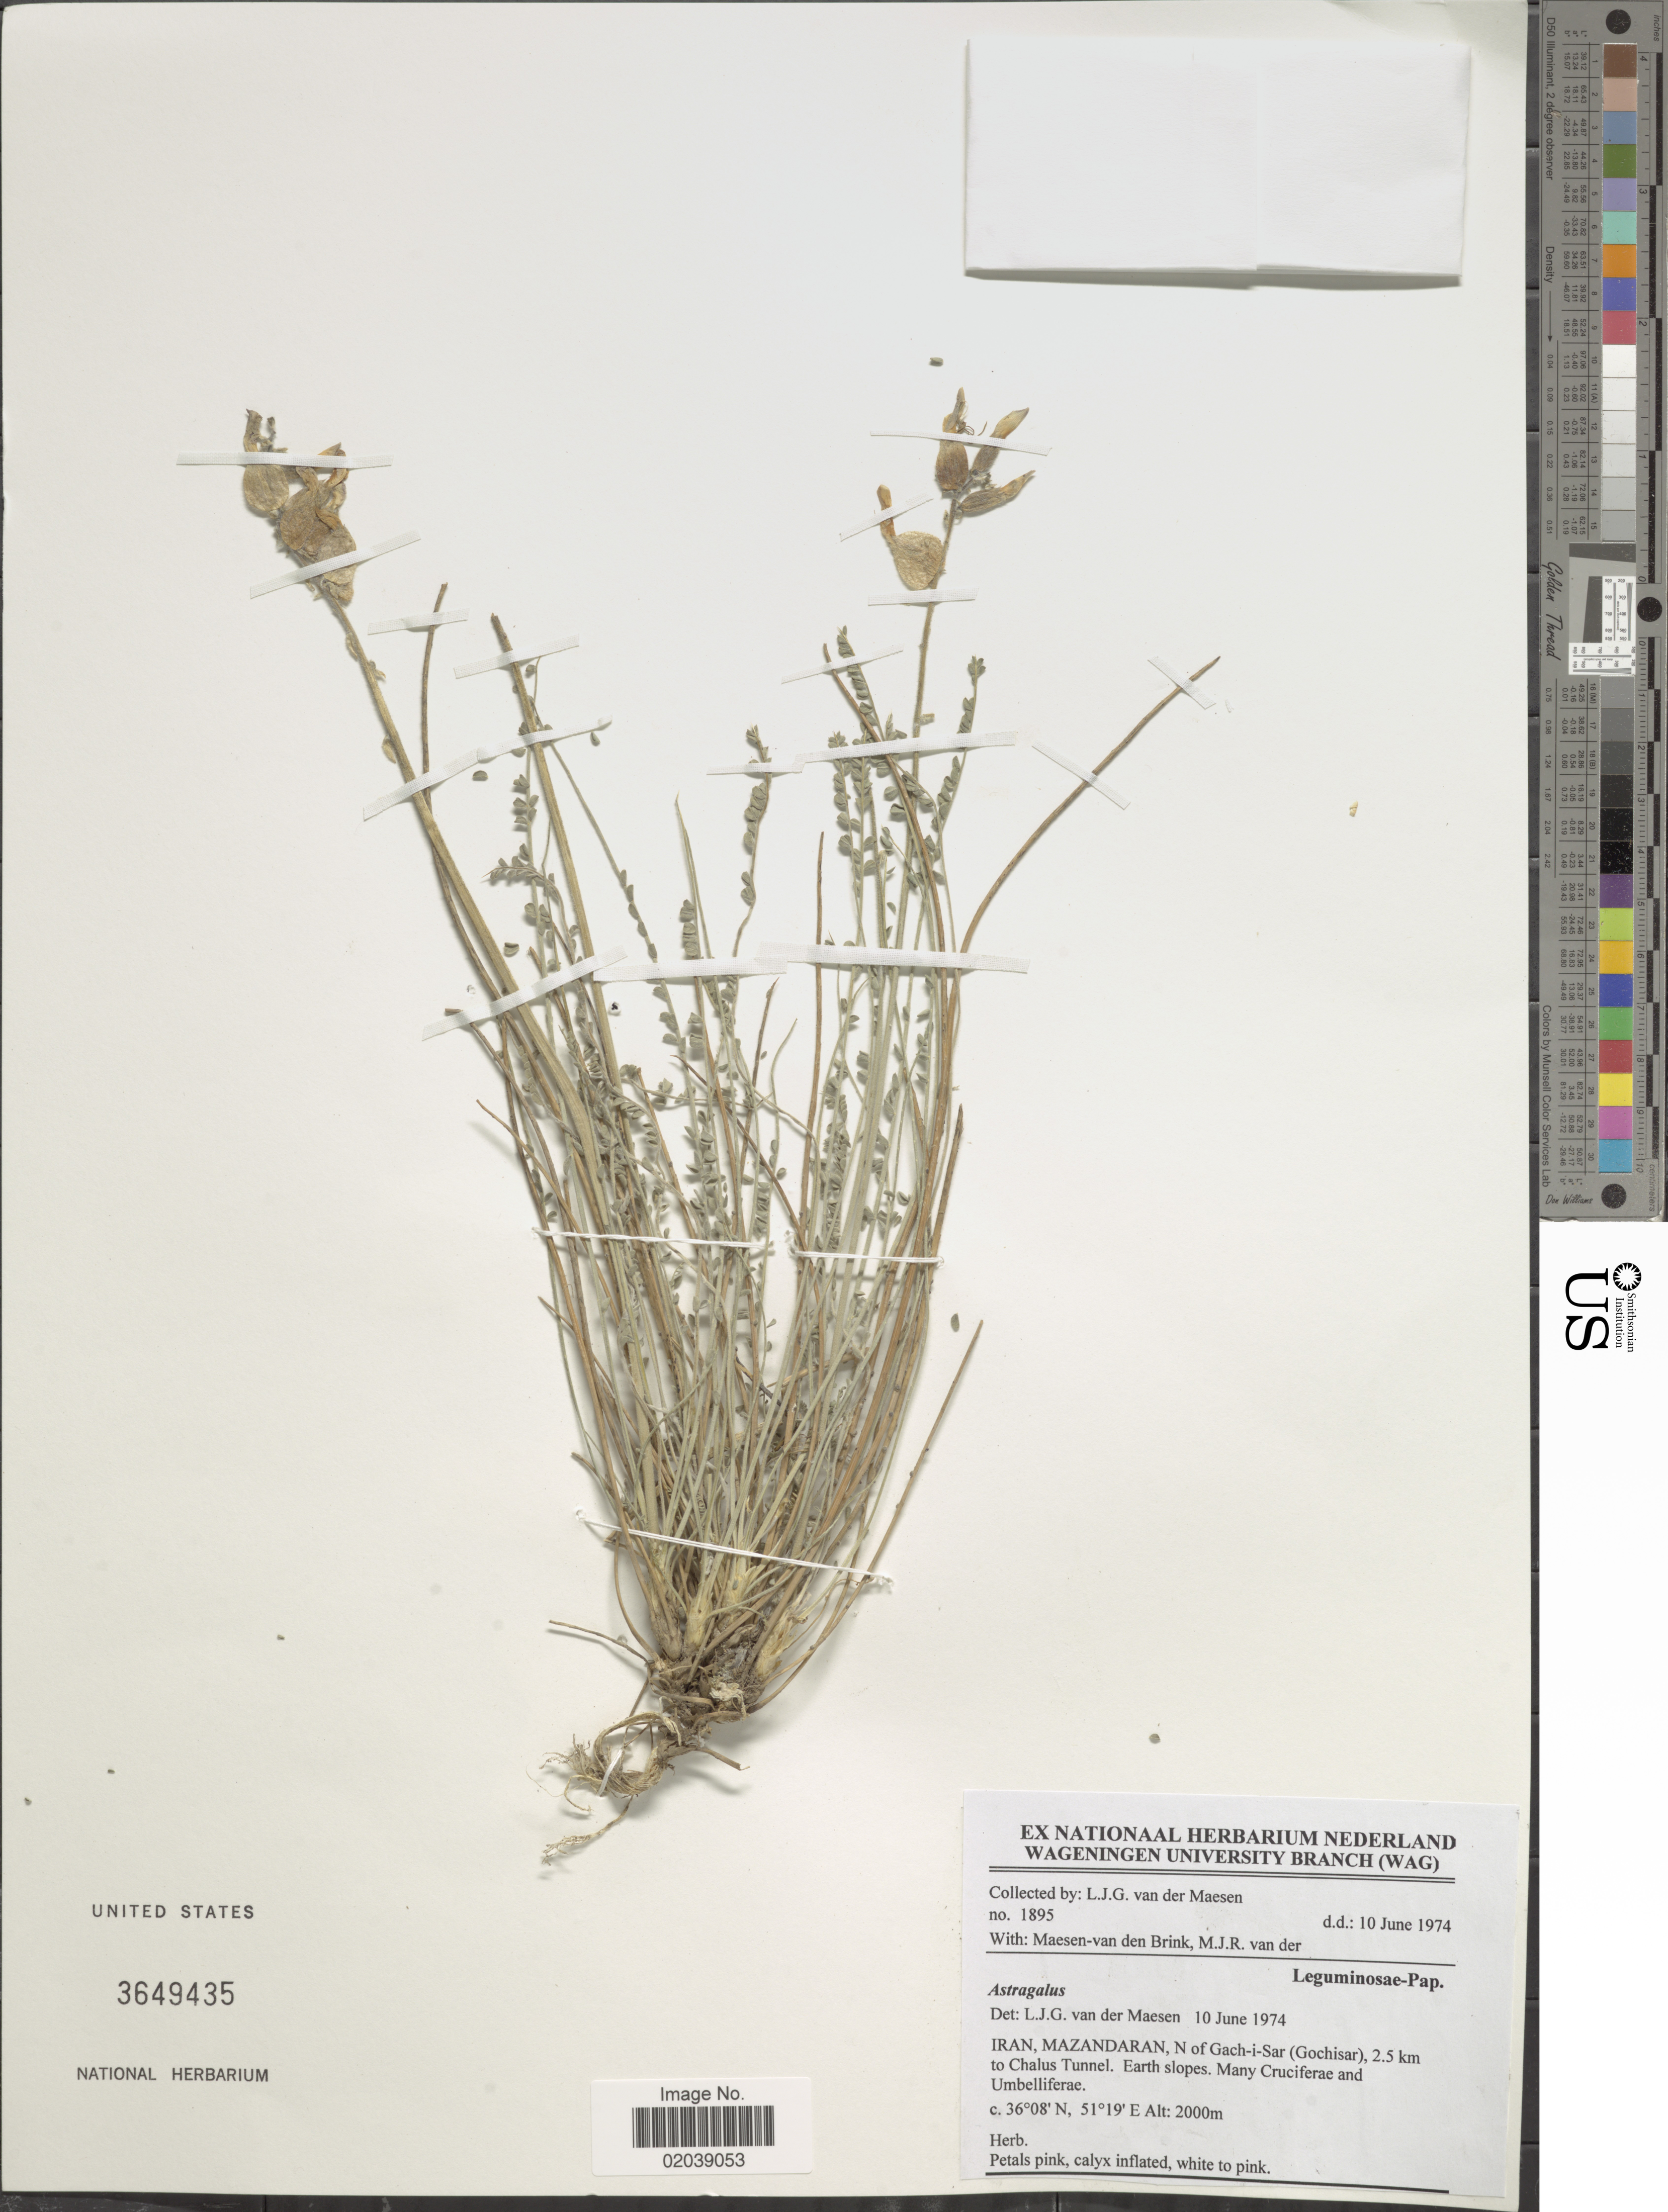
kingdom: Plantae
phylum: Tracheophyta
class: Magnoliopsida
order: Fabales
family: Fabaceae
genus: Astragalus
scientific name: Astragalus sp.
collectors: L. van der Maesen & v. M. J. R.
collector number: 1895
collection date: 1974-06-10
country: Iran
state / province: Mazandaran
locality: Iran, Mazandaran, N of Gachi-i-Sar (Gochisar), 2.5 km to Chalus Tunnel, Earth slopes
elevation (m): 2000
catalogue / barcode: US 3649435